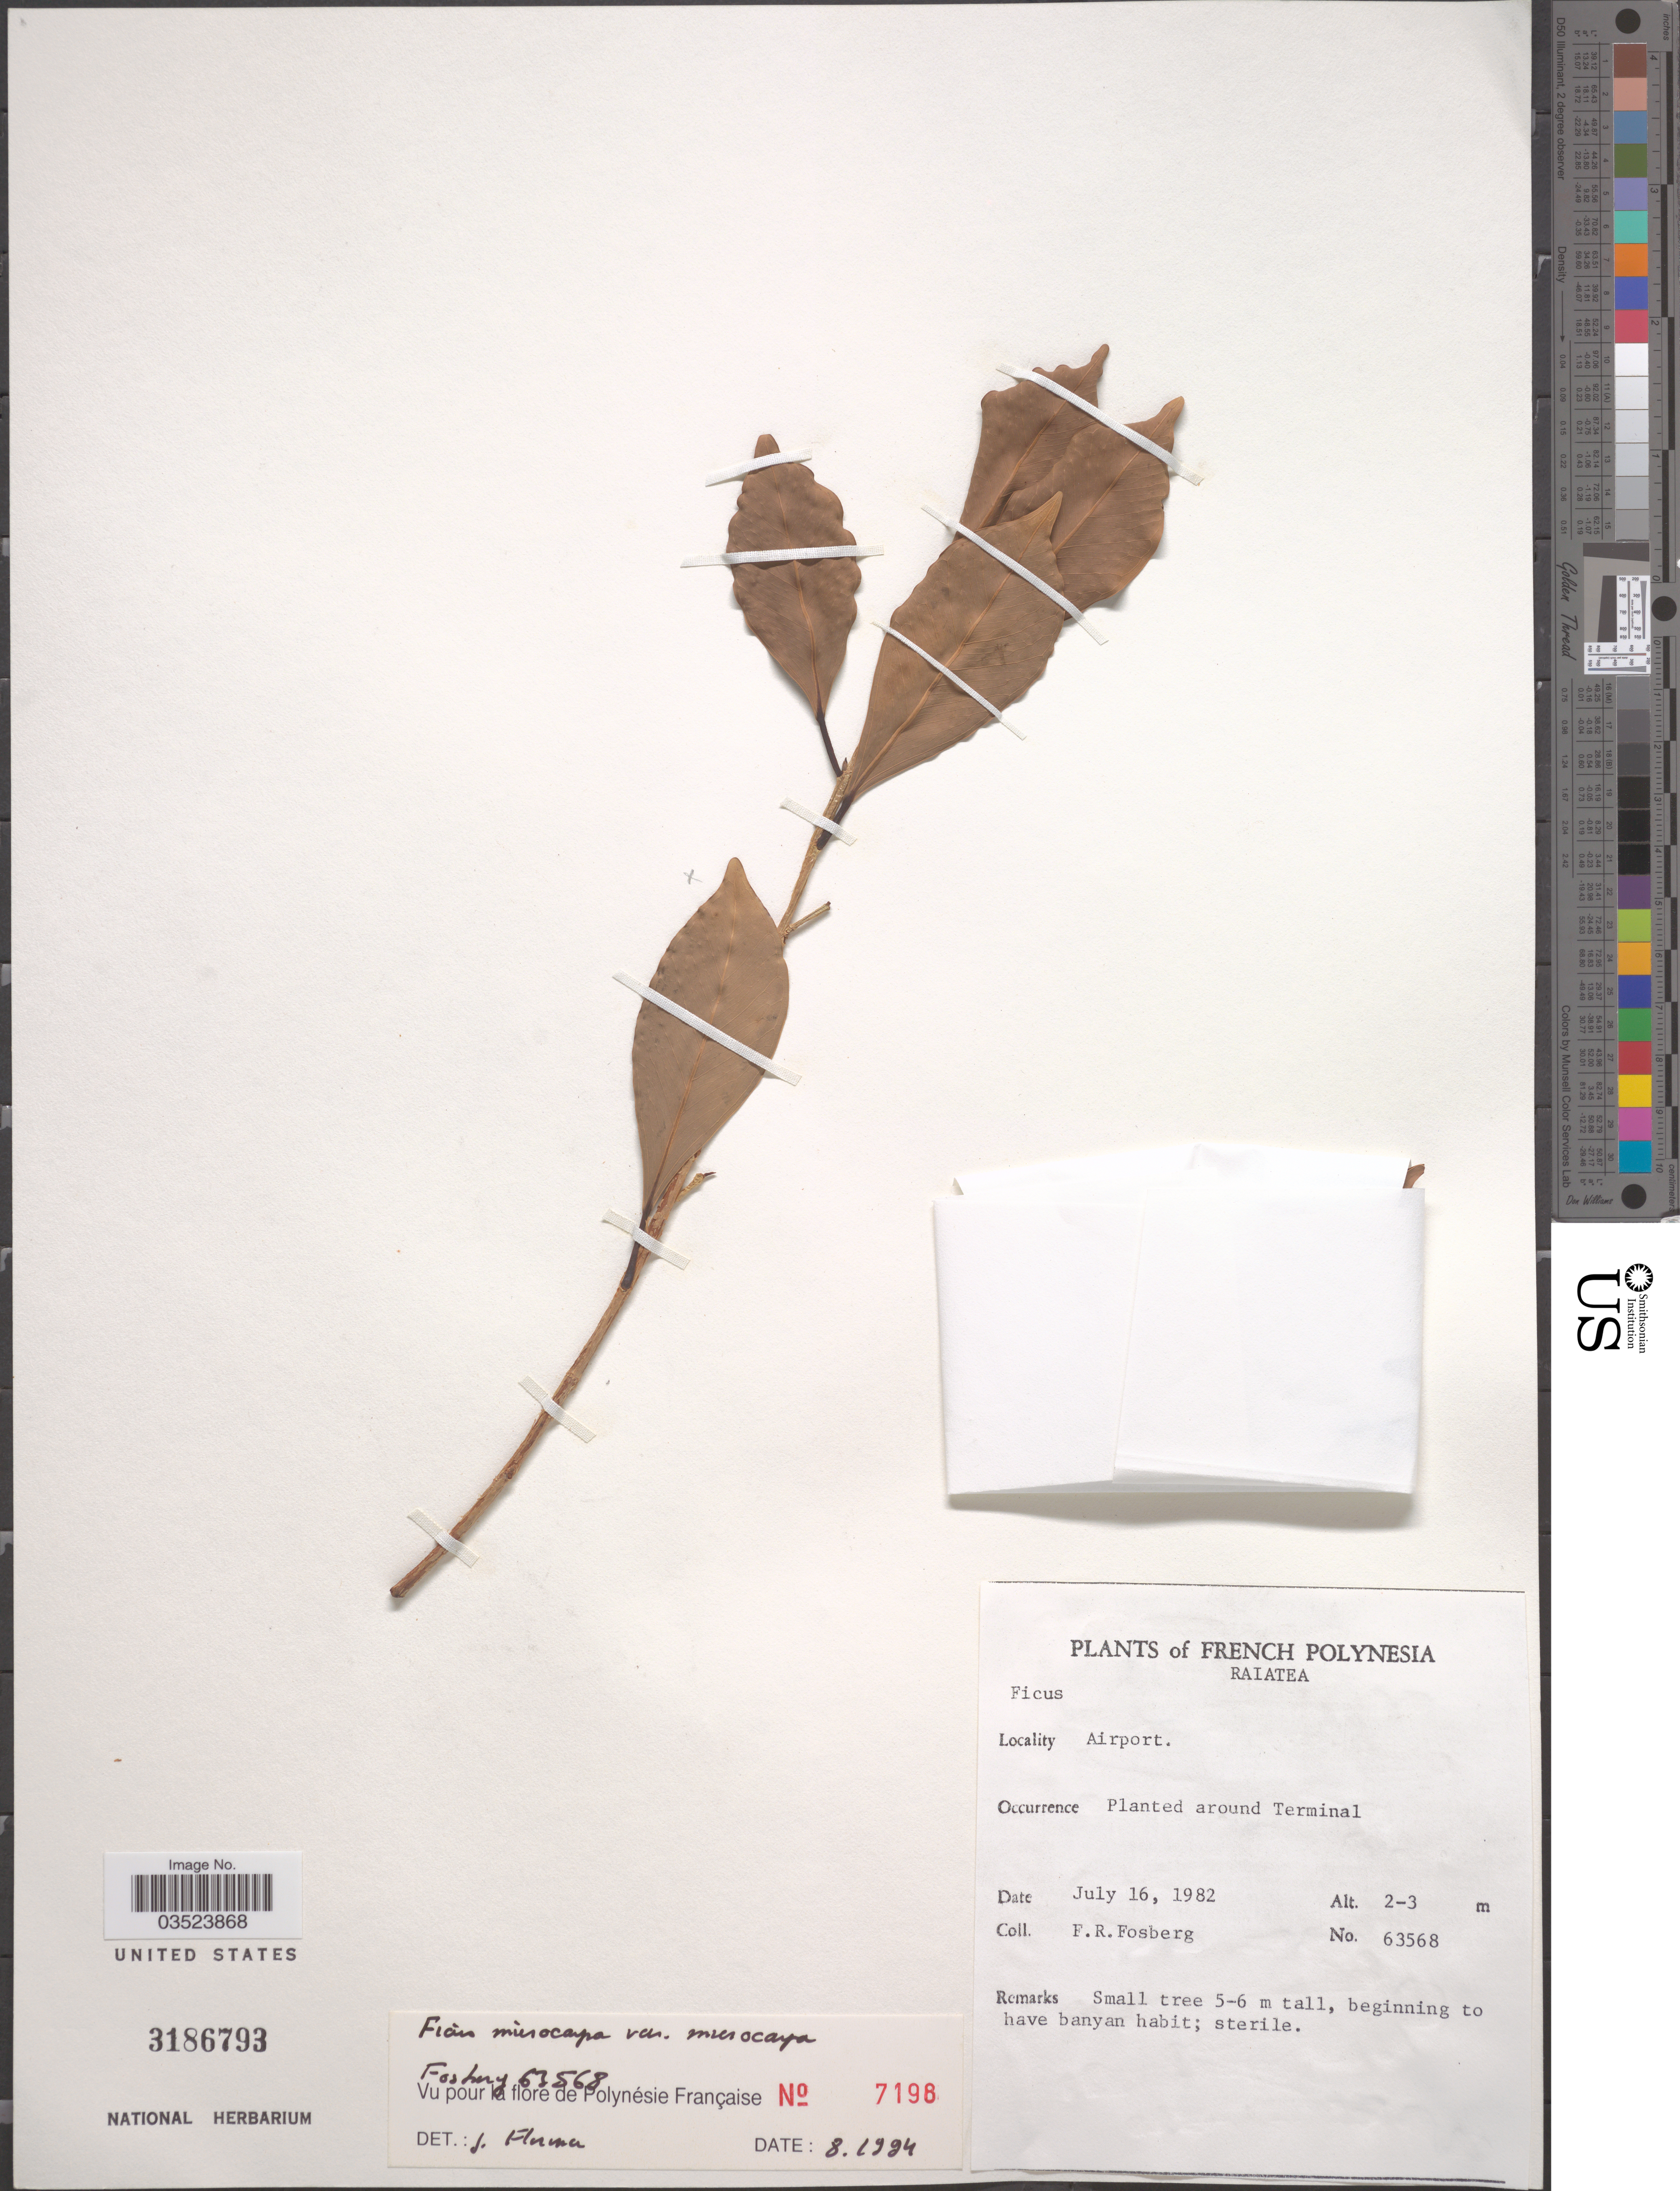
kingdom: Plantae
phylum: Tracheophyta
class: Magnoliopsida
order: Rosales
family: Moraceae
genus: Ficus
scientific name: Ficus microcarpa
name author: L. f.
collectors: F. R. Fosberg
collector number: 63568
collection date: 1982-07-16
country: French Polynesia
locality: Raiatea.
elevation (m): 2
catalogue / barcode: US 3186793